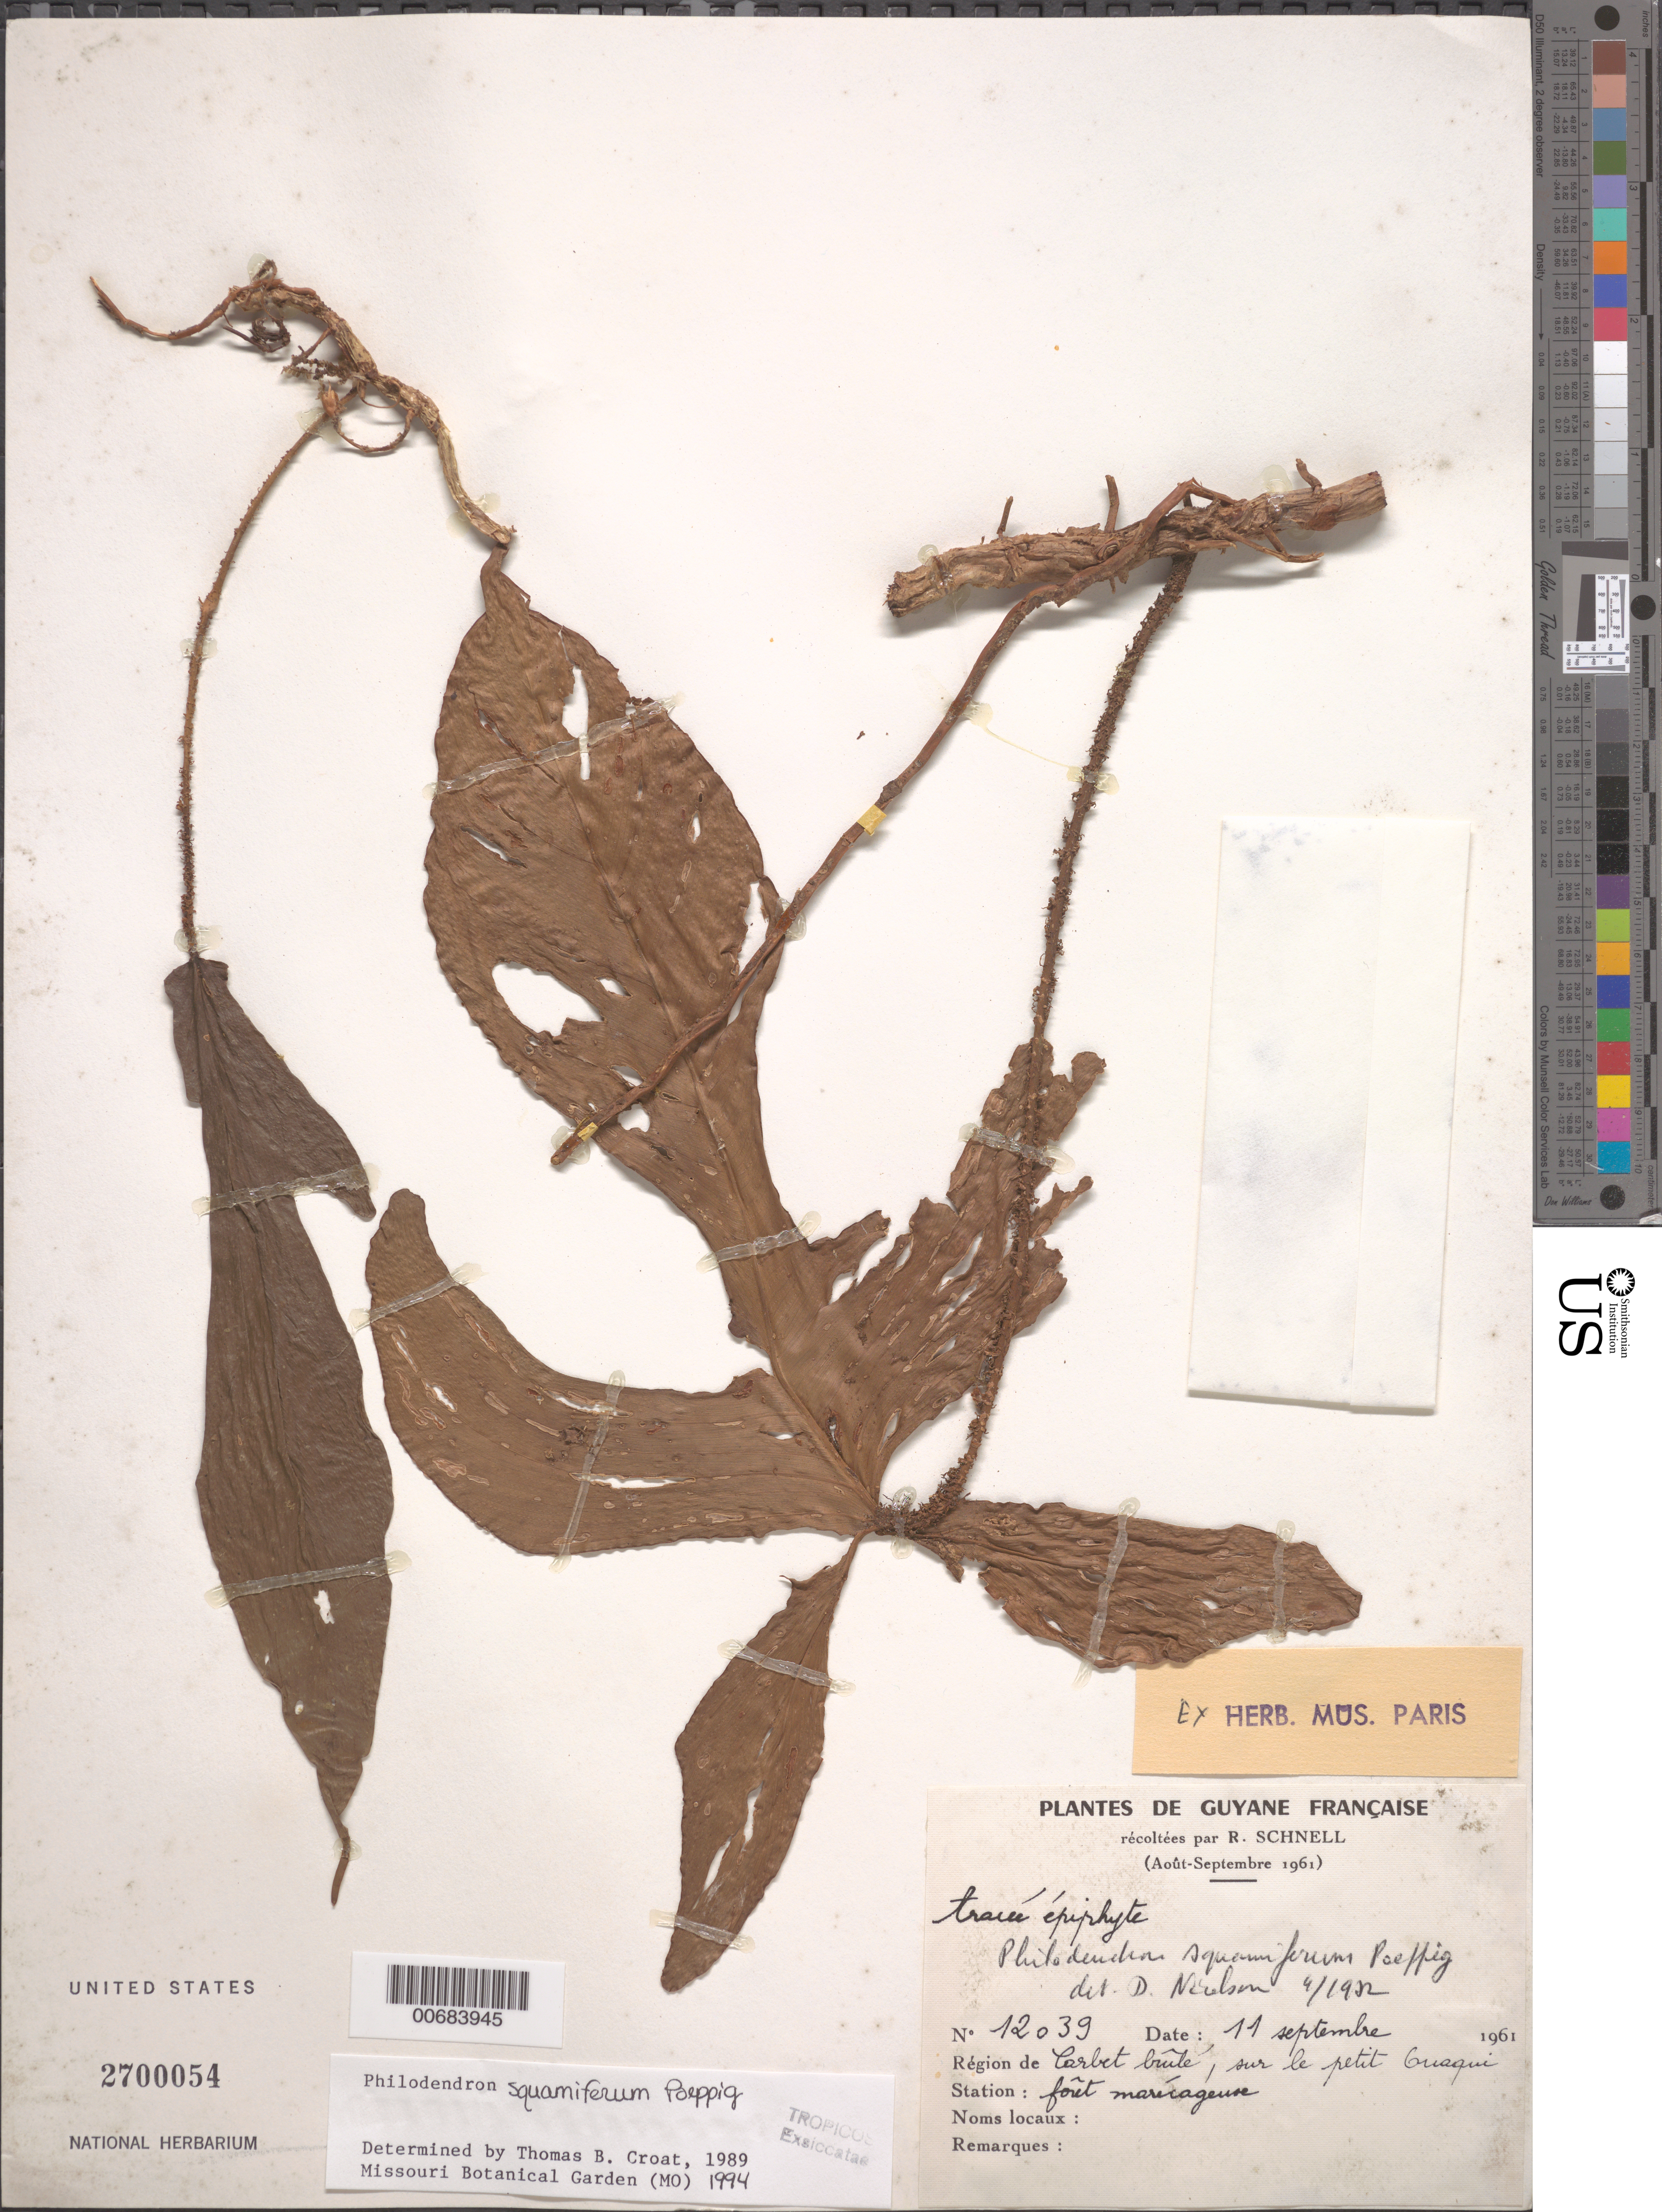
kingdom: Plantae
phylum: Tracheophyta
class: Liliopsida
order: Alismatales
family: Araceae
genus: Philodendron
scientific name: Philodendron squamiferum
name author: Poepp.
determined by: Croat, Thomas B., Missouri Botanical Garden (MO)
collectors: R. A. Schnell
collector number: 12039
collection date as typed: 11-Sep-61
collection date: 1961-09-11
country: French Guiana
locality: Saut Macaque à Carbet brulé; rives du petit Ouaqui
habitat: Maricageous forest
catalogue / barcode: US 2700054